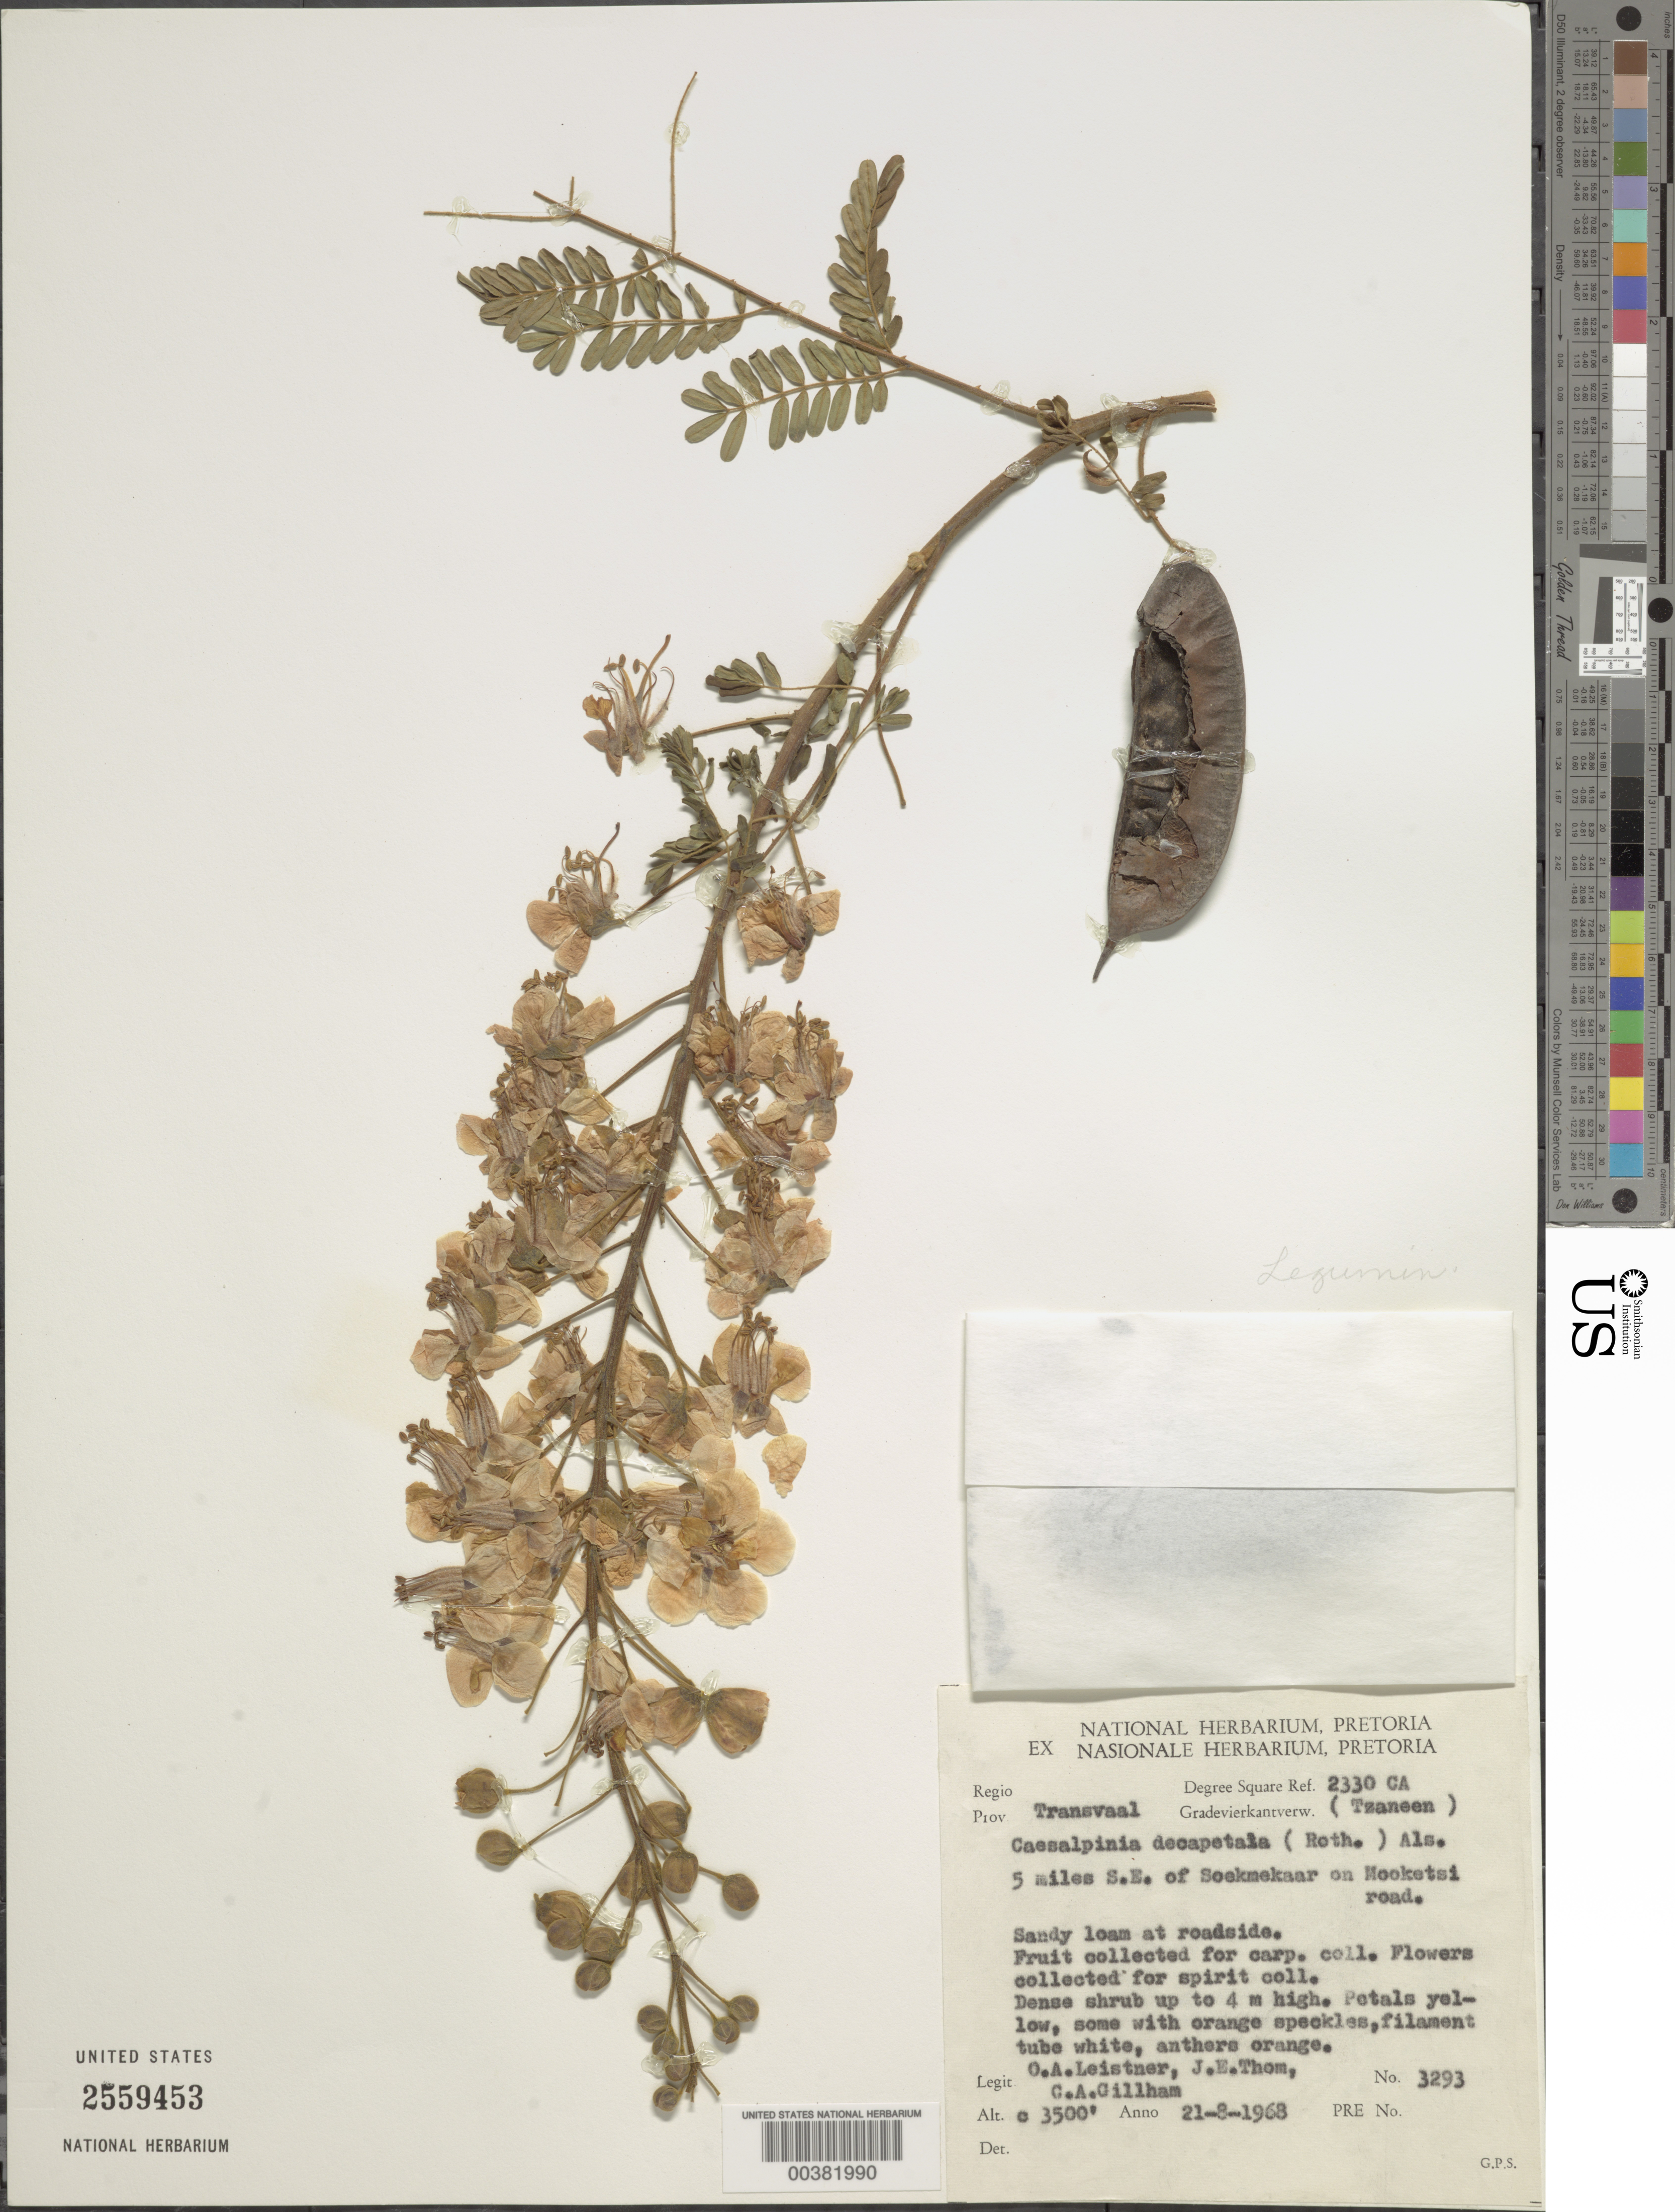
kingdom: Plantae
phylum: Tracheophyta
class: Magnoliopsida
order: Fabales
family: Fabaceae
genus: Biancaea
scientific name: Biancaea decapetala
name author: (Roth) O. Deg.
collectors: O. Leistner, J. Thoma & C. Gillham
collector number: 3293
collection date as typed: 21 Aug 1968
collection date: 1968-08-21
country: South Africa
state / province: Limpopo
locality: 5 mi se of soekmekaar on mooketsi road. Transvaal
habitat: Sandy loam at roadside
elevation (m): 1067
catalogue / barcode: US 2559453